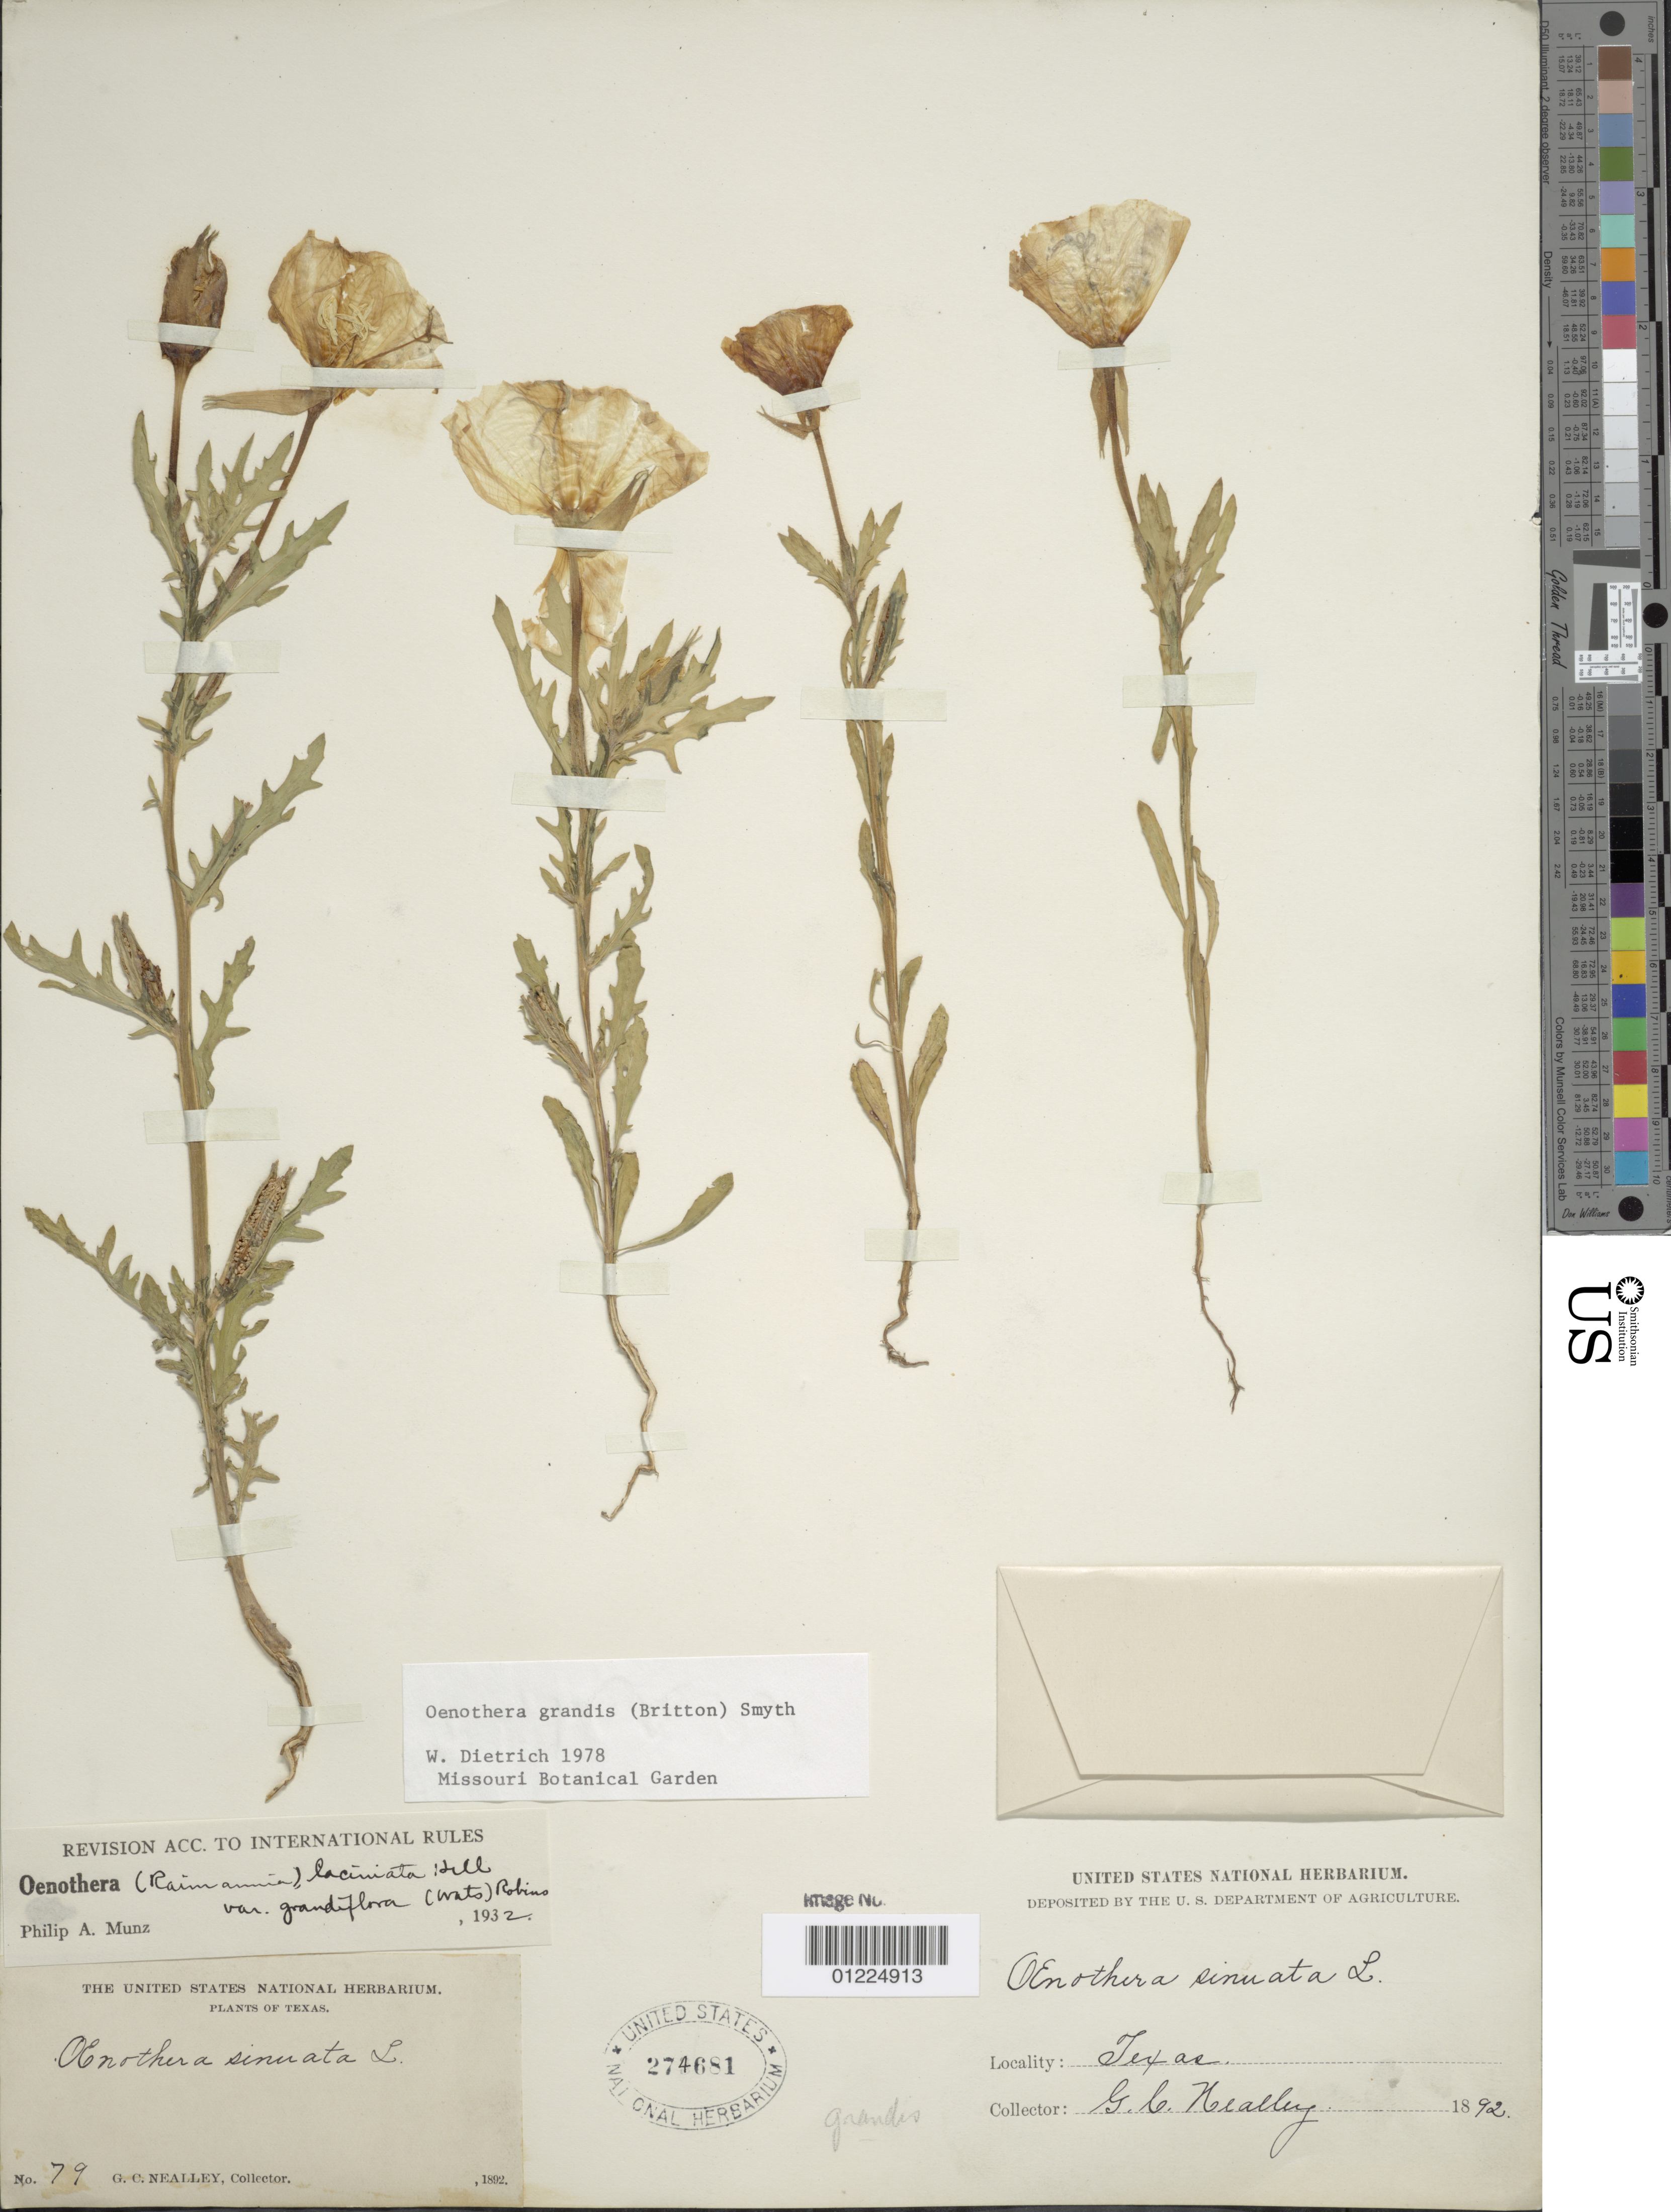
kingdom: Plantae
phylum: Tracheophyta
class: Magnoliopsida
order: Myrtales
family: Onagraceae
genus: Oenothera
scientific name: Oenothera grandis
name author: (Britton) Smyth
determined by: Dietrich, W.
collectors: G. C. Nealley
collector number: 79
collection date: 1892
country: United States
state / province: Texas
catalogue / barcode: US 274681